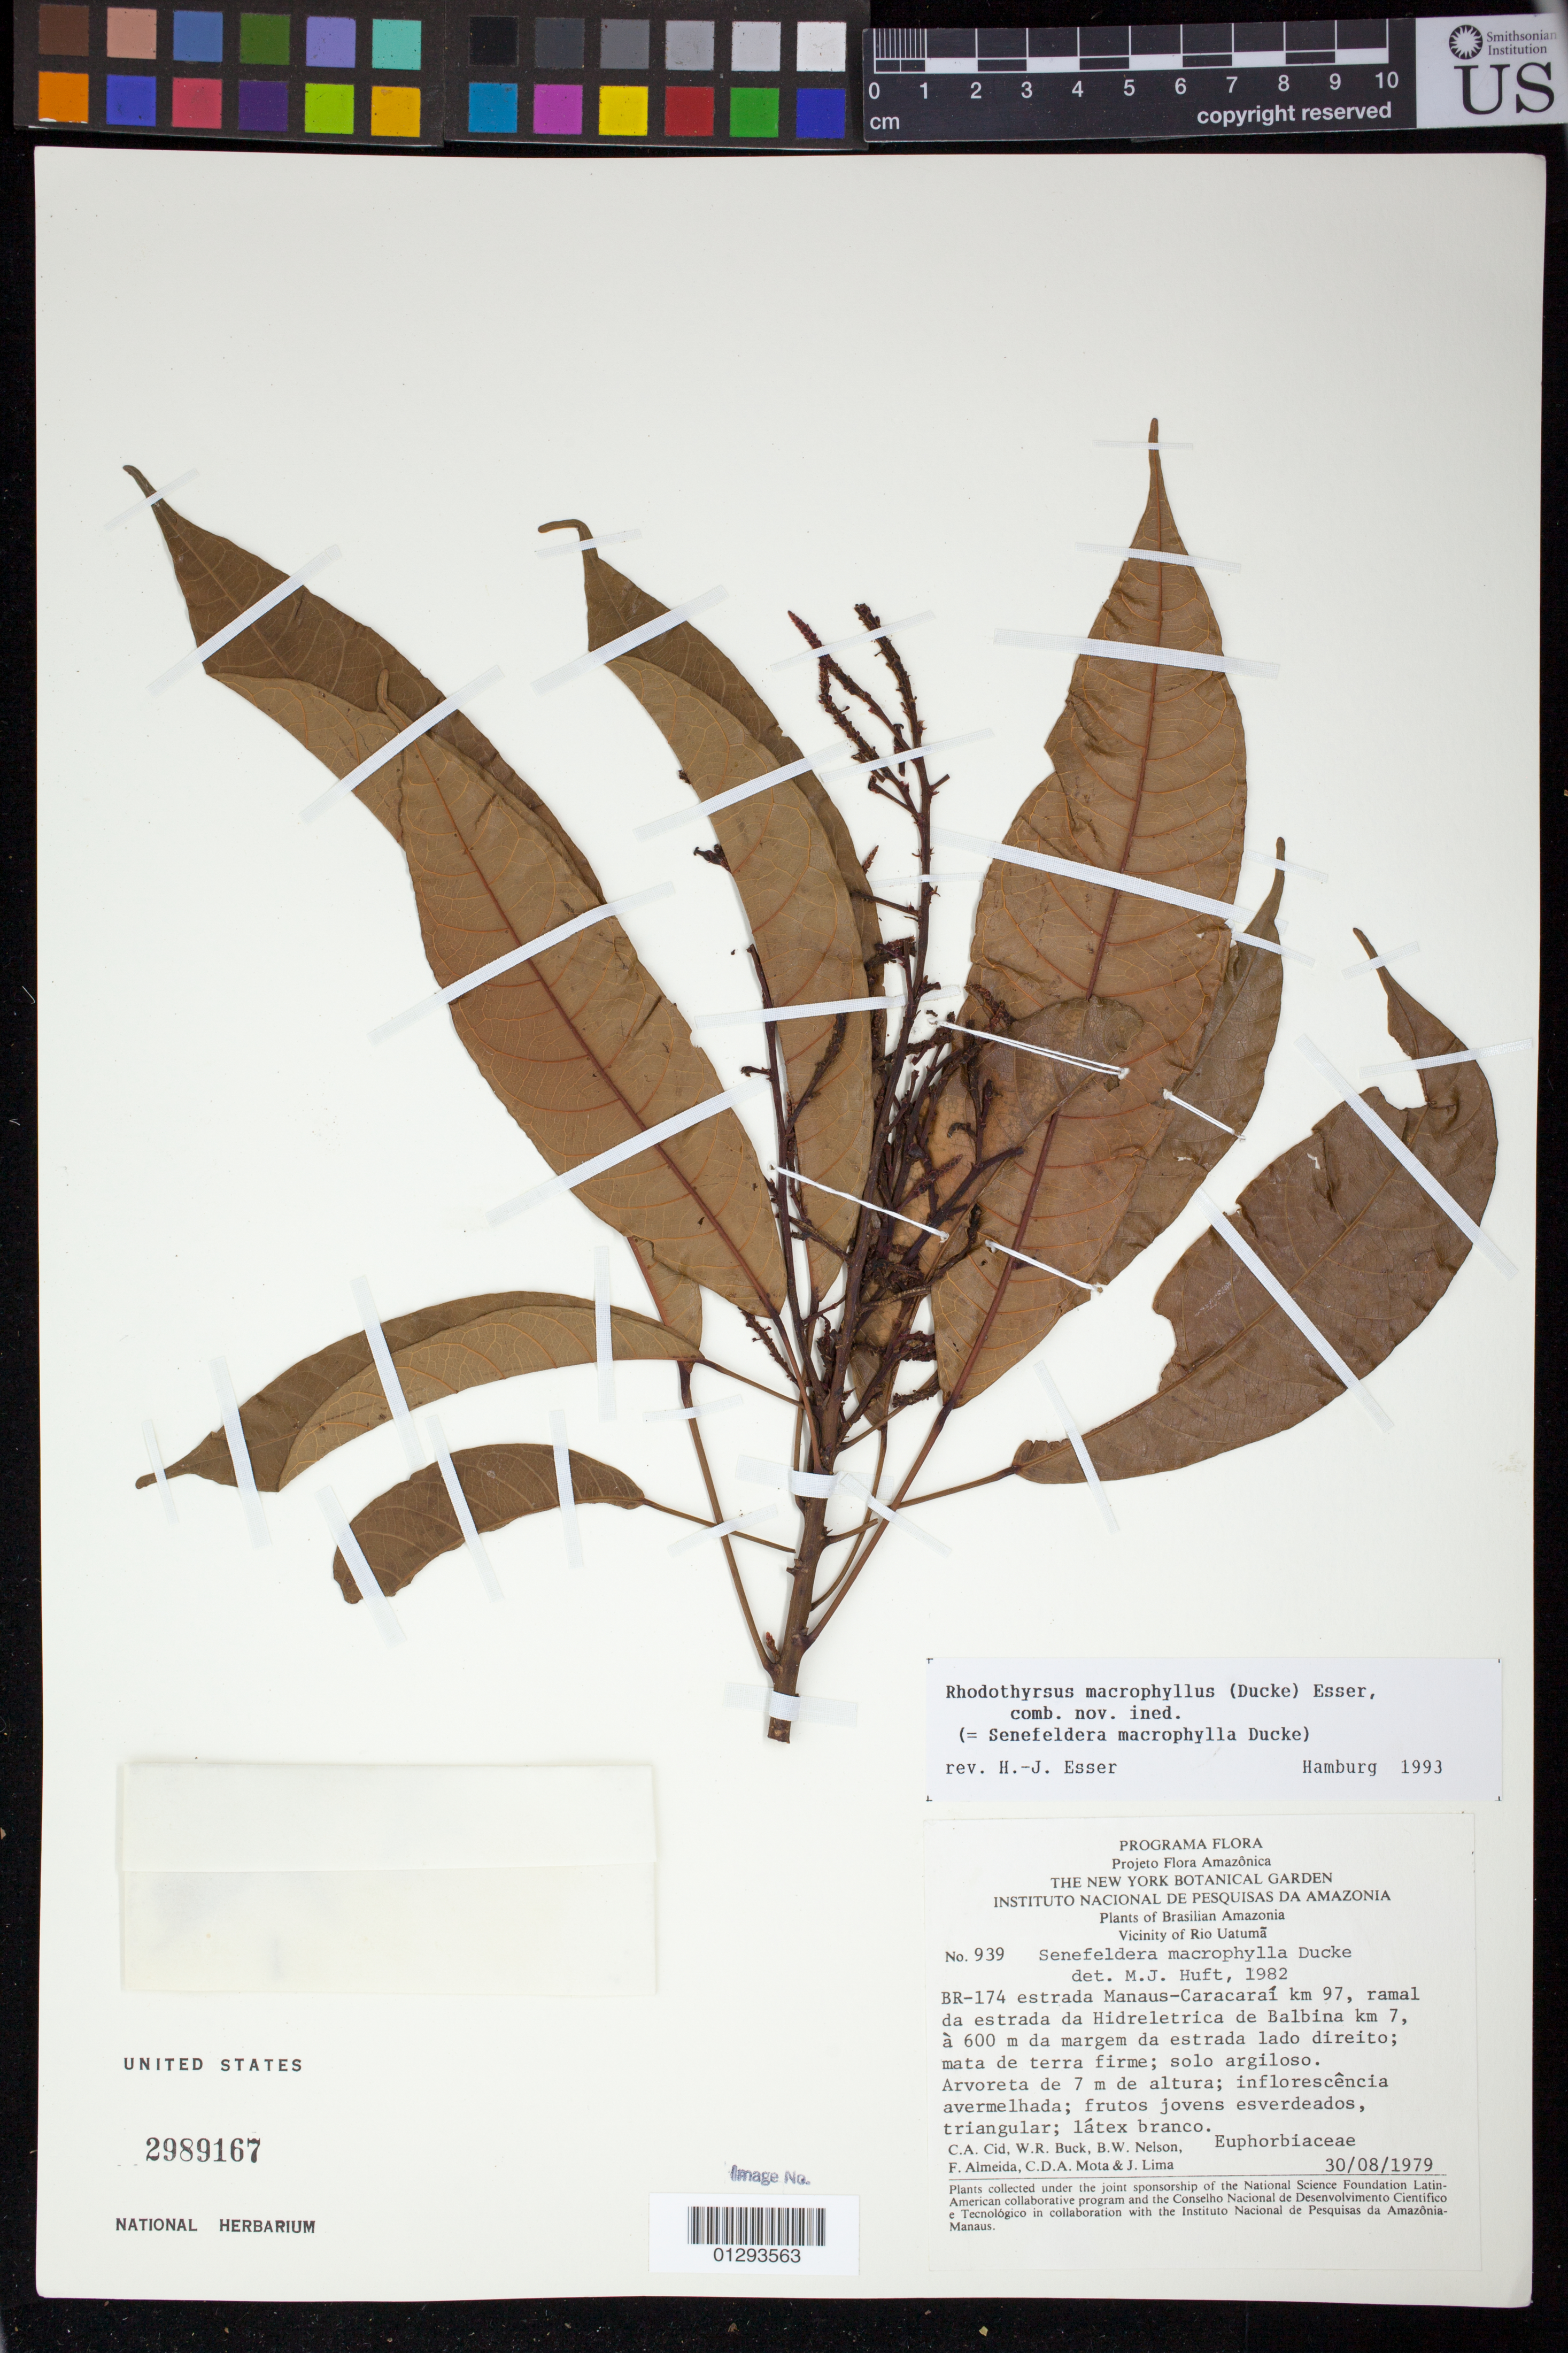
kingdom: Plantae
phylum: Tracheophyta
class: Magnoliopsida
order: Malpighiales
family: Euphorbiaceae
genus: Rhodothyrsus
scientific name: Rhodothyrsus macrophyllus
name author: (Ducke) Esser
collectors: C. A. Cid Ferreira, W. R. Buck, B. W. Nelson, F. Almeda, C. D. A. Mota & J. Lima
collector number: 939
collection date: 1979-08-30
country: Brazil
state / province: Amazonas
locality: Vicinity of Rio Uatuma.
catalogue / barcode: US 2989167